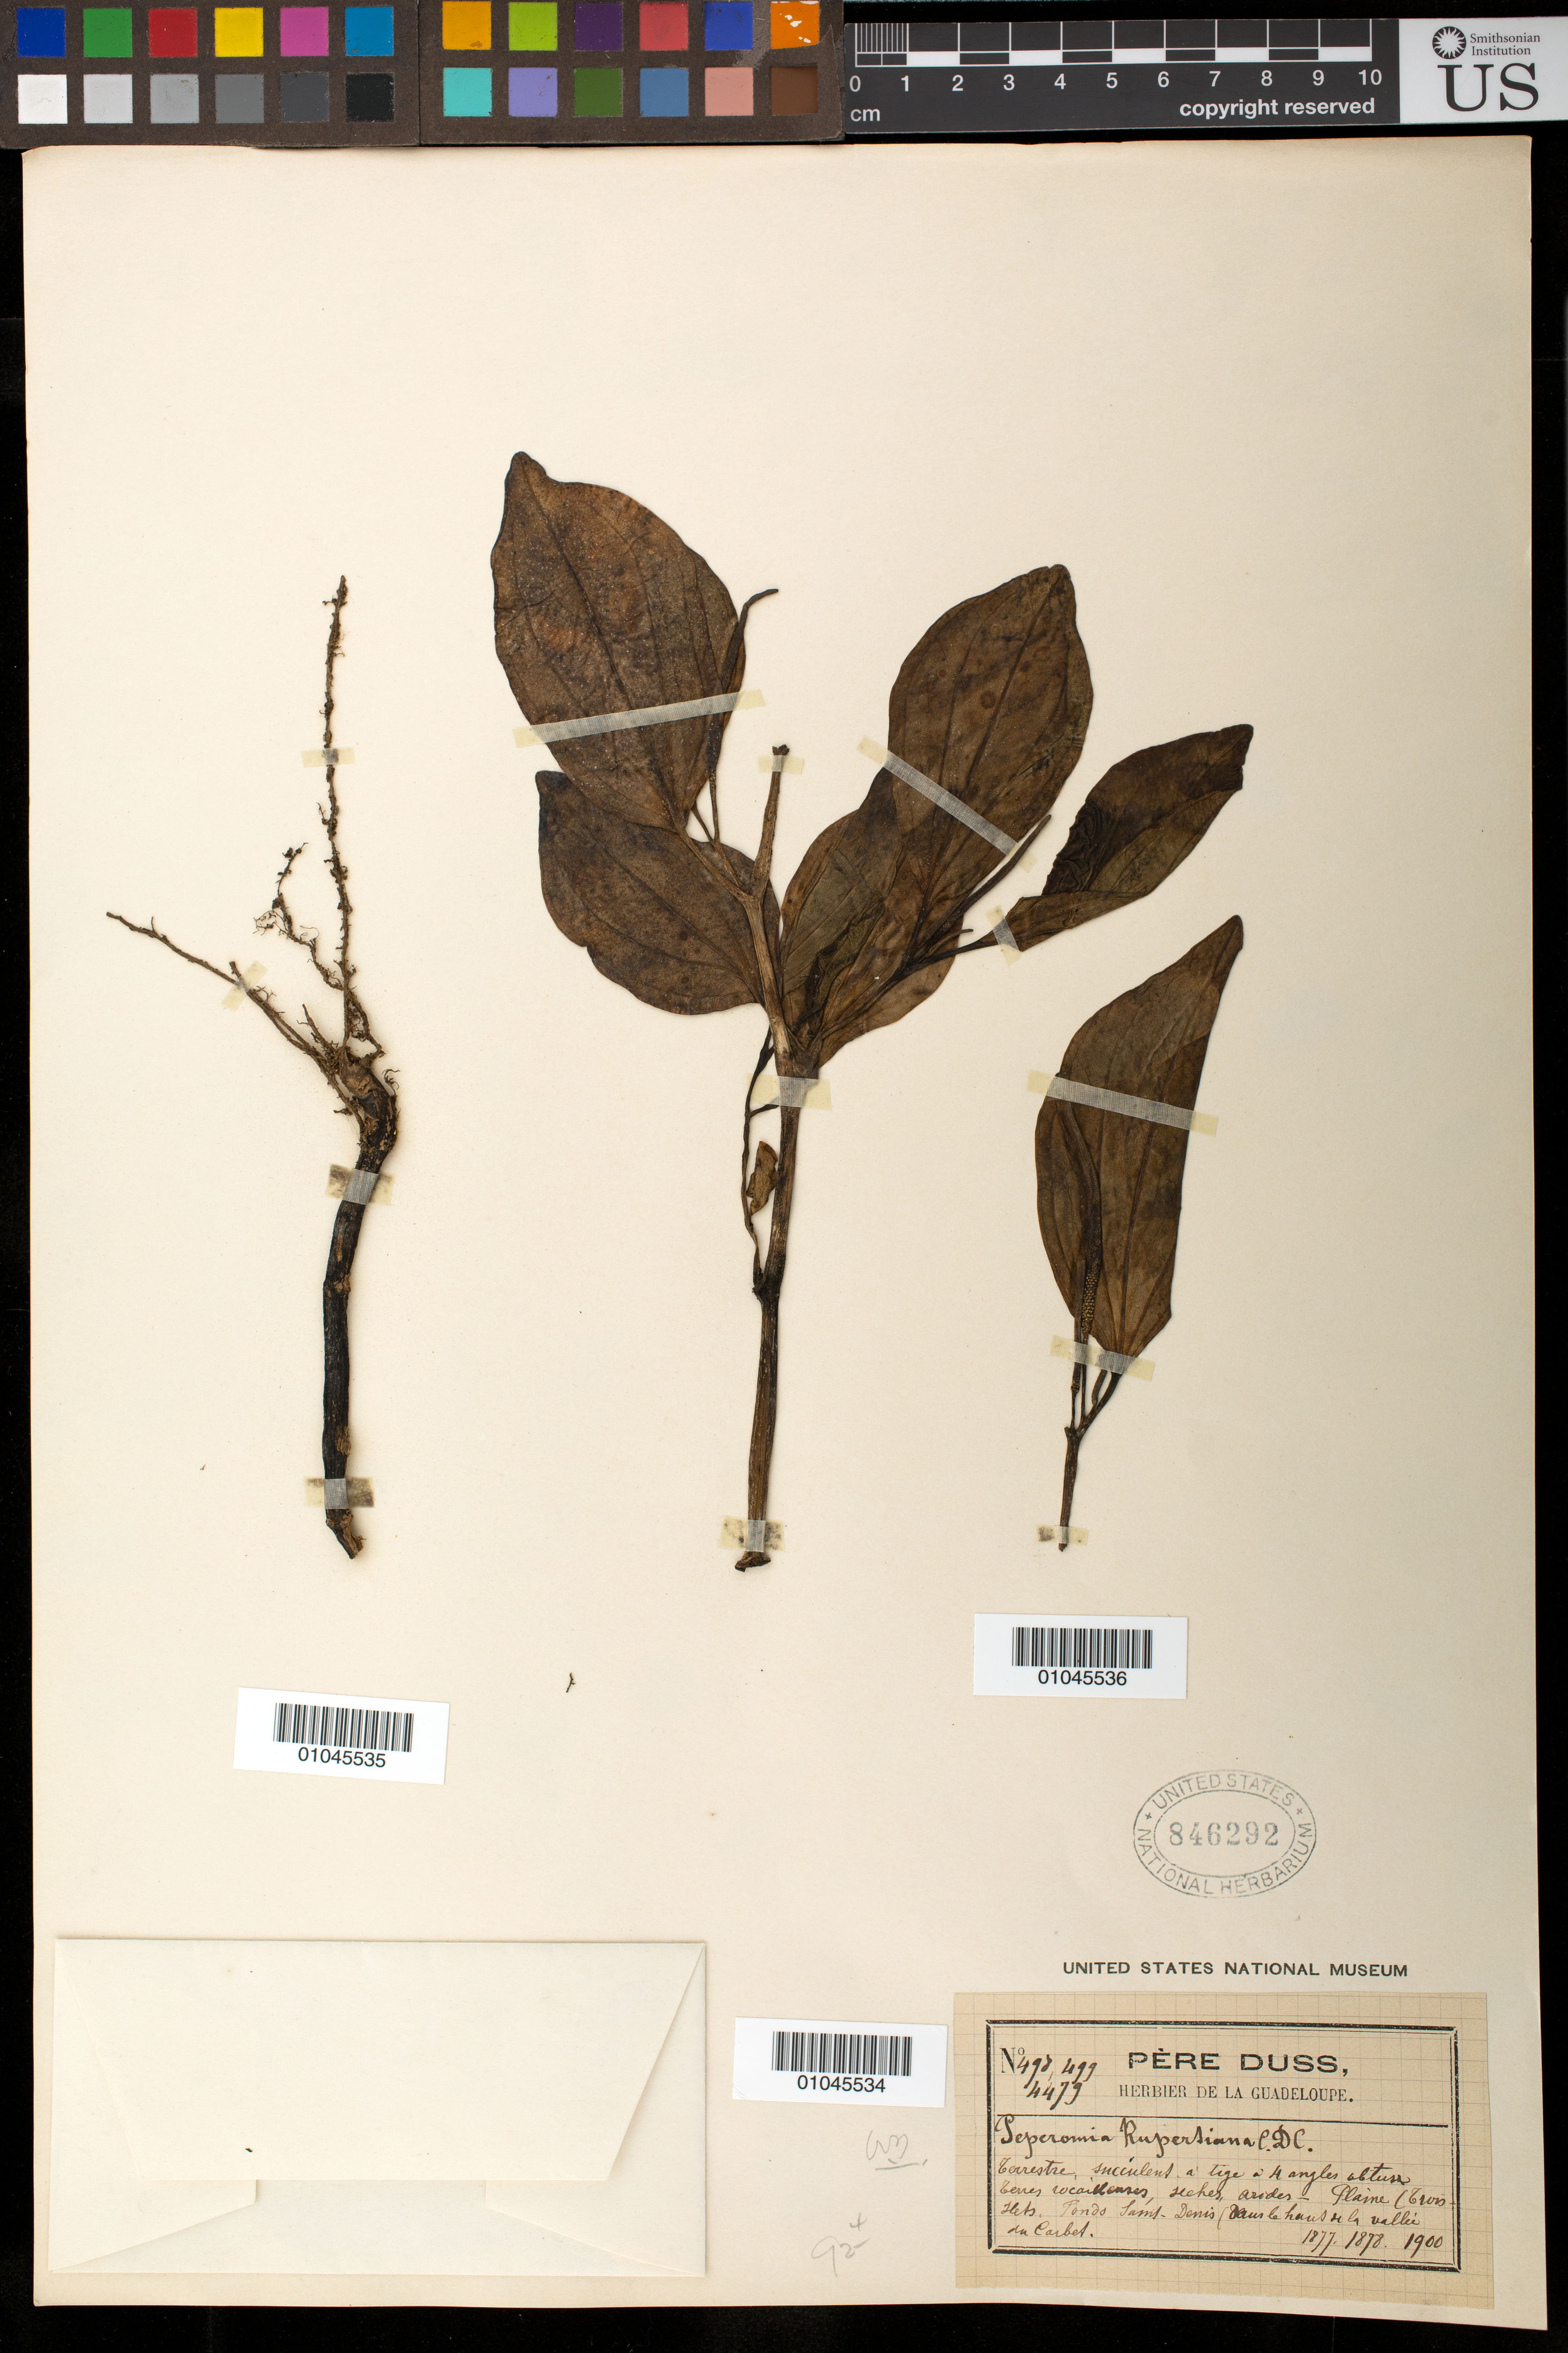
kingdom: Plantae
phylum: Tracheophyta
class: Magnoliopsida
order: Piperales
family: Piperaceae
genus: Peperomia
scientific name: Peperomia rupertiana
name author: C. DC.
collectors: Père Duss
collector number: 499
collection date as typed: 1878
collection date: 1878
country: Guadeloupe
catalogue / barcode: US 846292